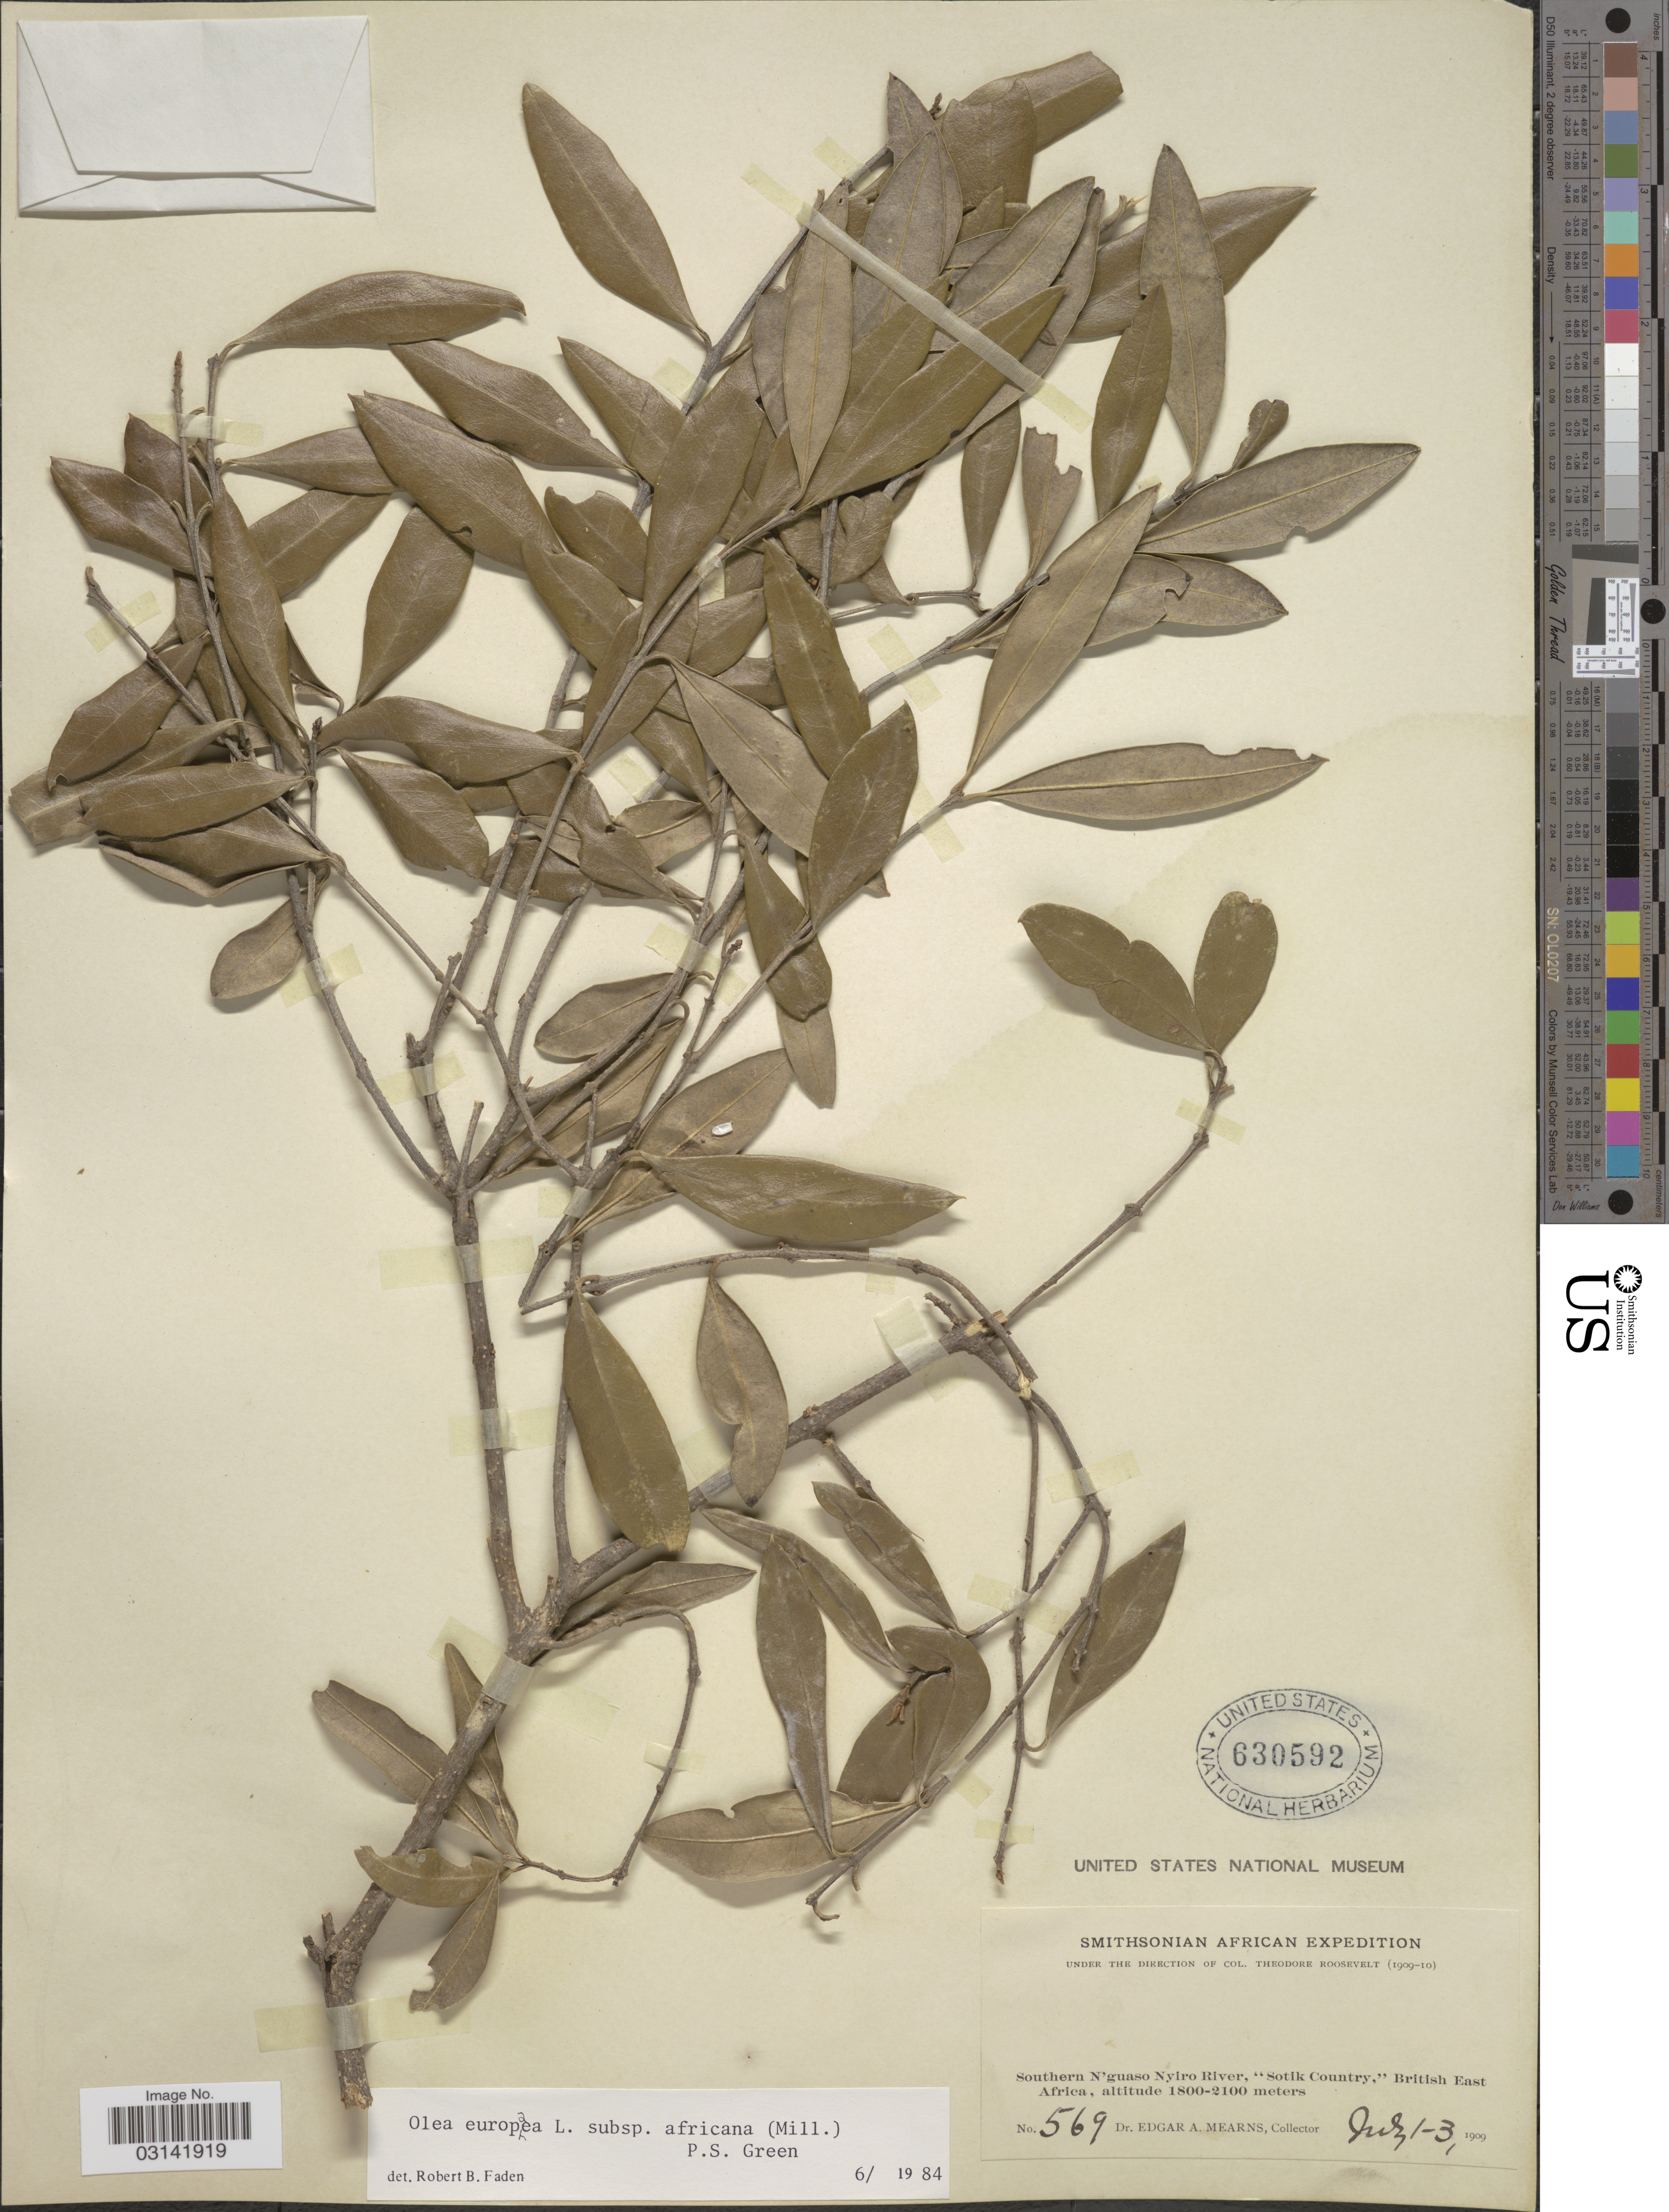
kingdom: Plantae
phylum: Tracheophyta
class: Magnoliopsida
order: Lamiales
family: Oleaceae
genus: Olea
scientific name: Olea africana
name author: Mill.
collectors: E. A. Mearns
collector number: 569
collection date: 1909-07-01/1909-07-03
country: Kenya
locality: Southern N'guaso Nyiro River, "Sotik Country," British East Africa.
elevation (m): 1800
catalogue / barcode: US 630592